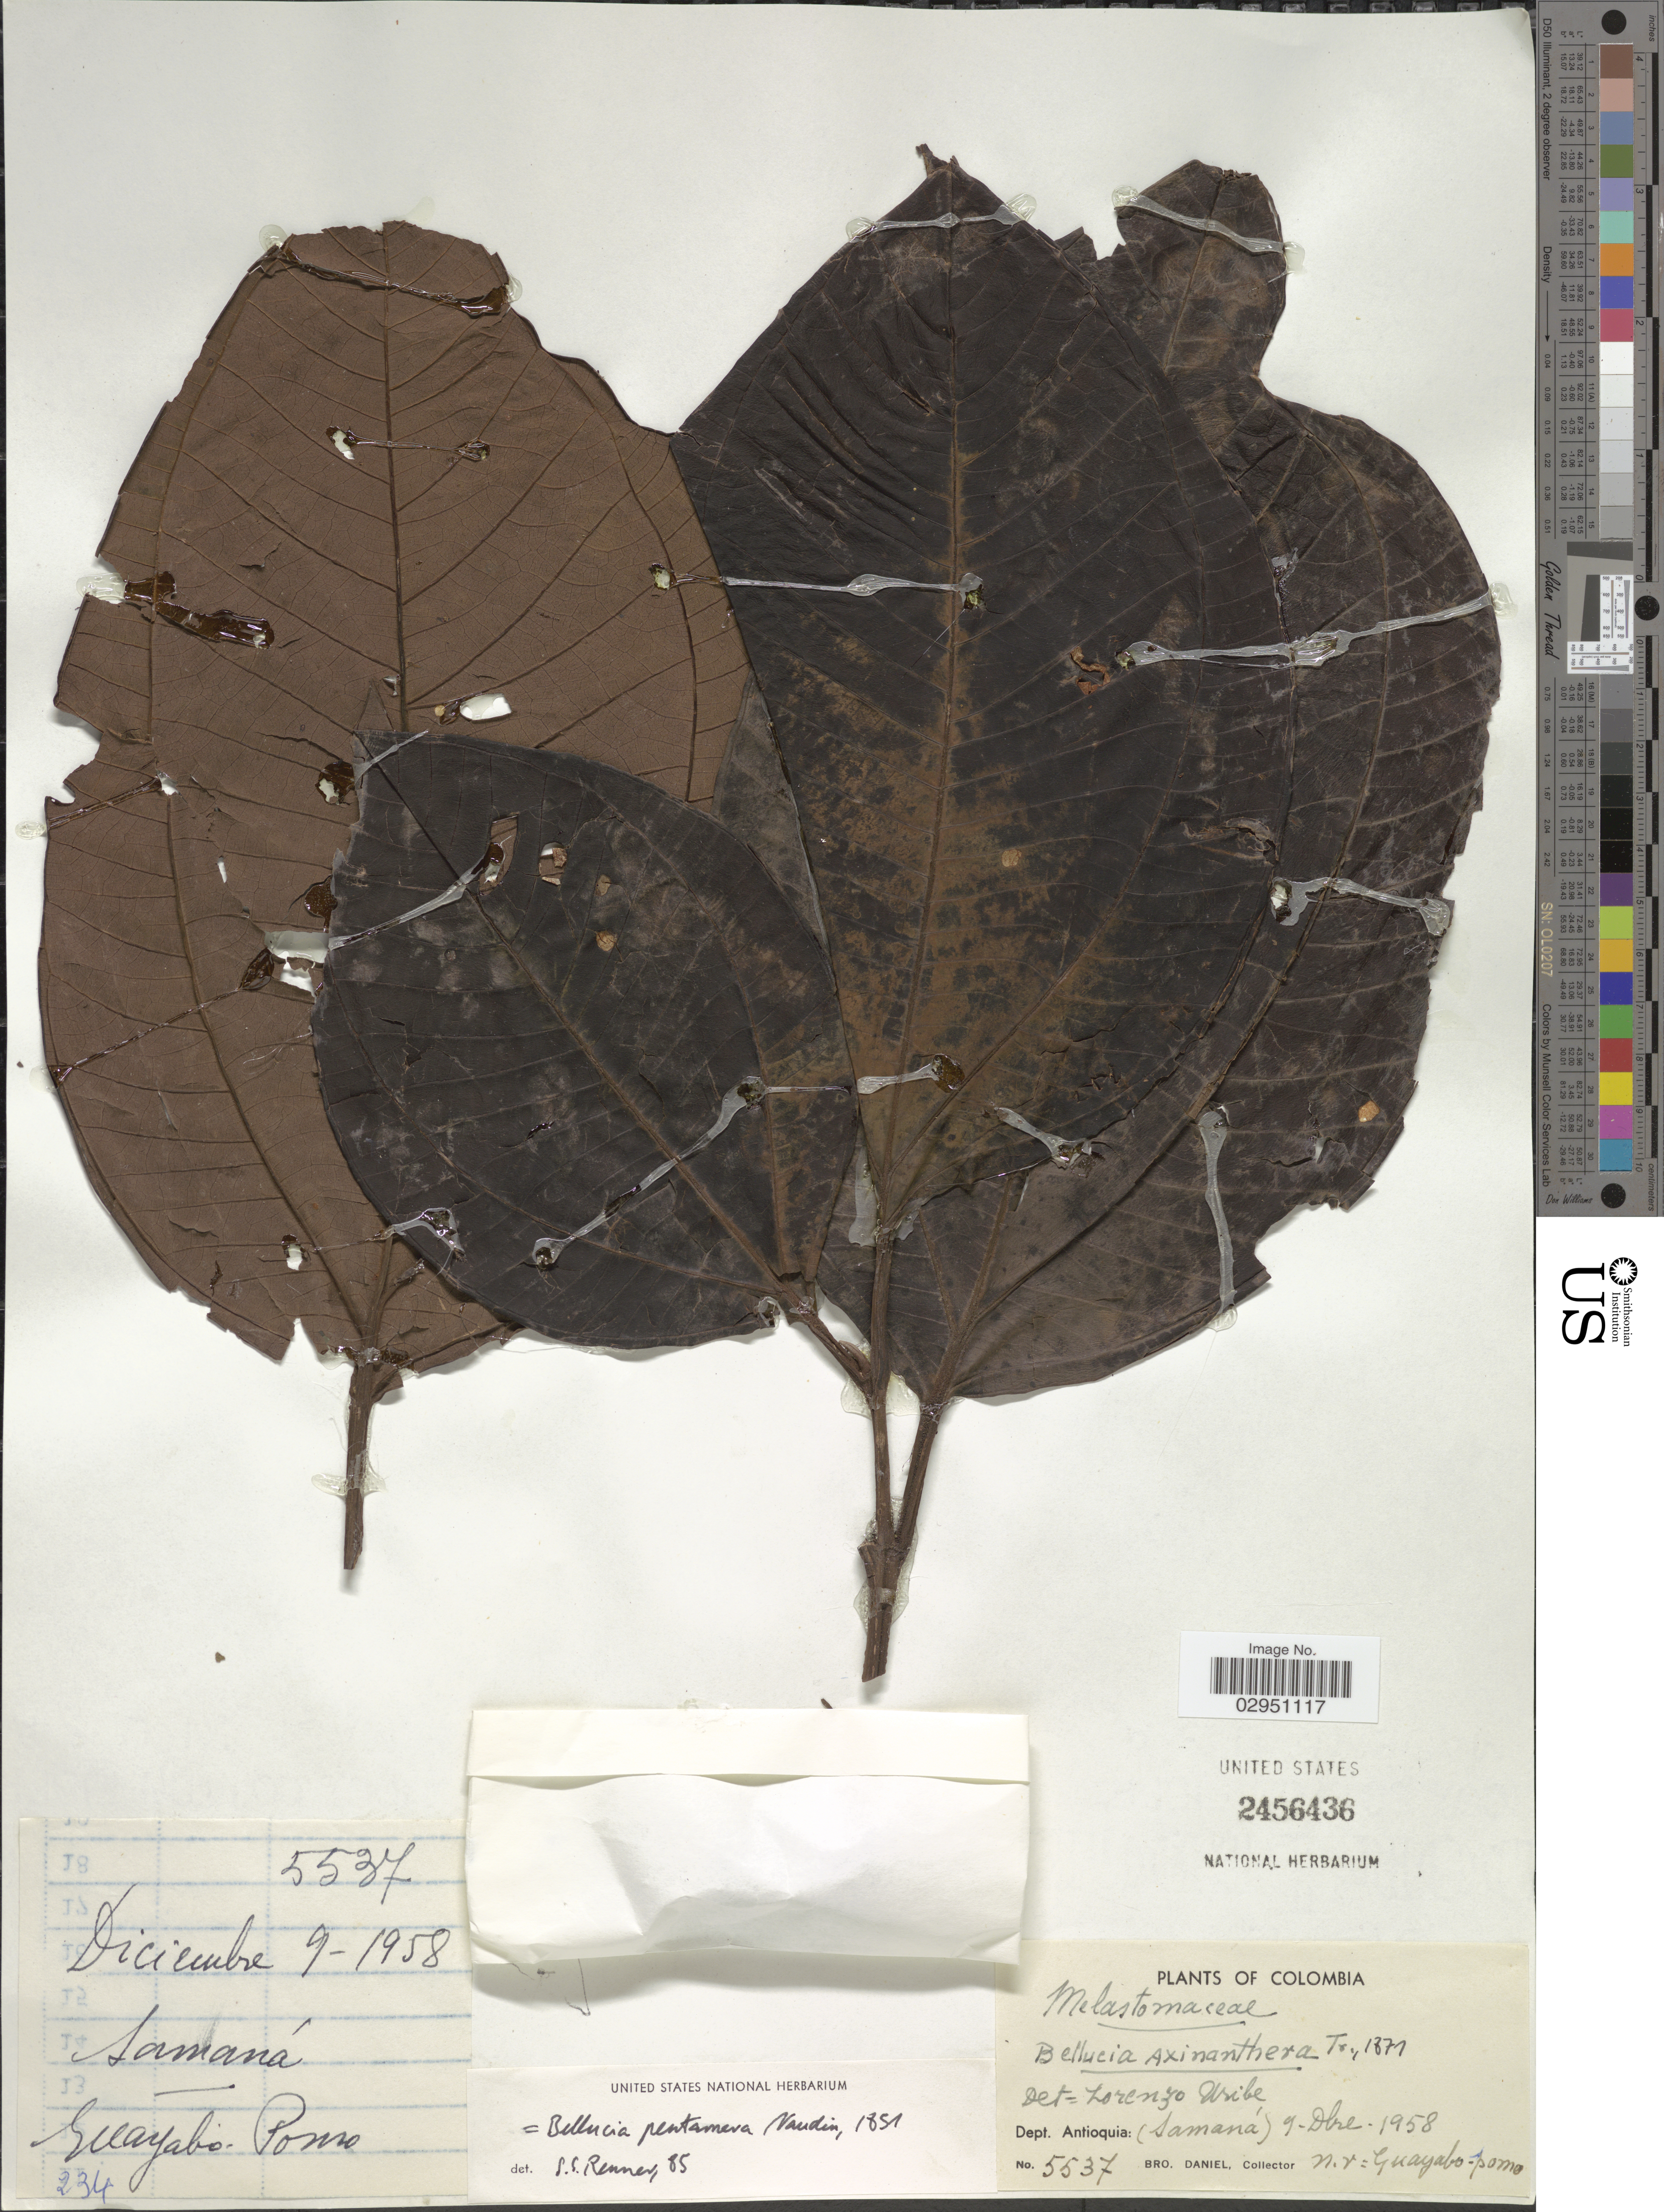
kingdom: Plantae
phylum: Tracheophyta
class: Magnoliopsida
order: Myrtales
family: Melastomataceae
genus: Bellucia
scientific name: Bellucia pentamera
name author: Naudin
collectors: Bro. Daniel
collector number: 5537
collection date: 1958-12-09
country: Colombia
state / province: Antioquia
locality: Dept. Antioquia: (Samaná).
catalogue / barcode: US 2456436